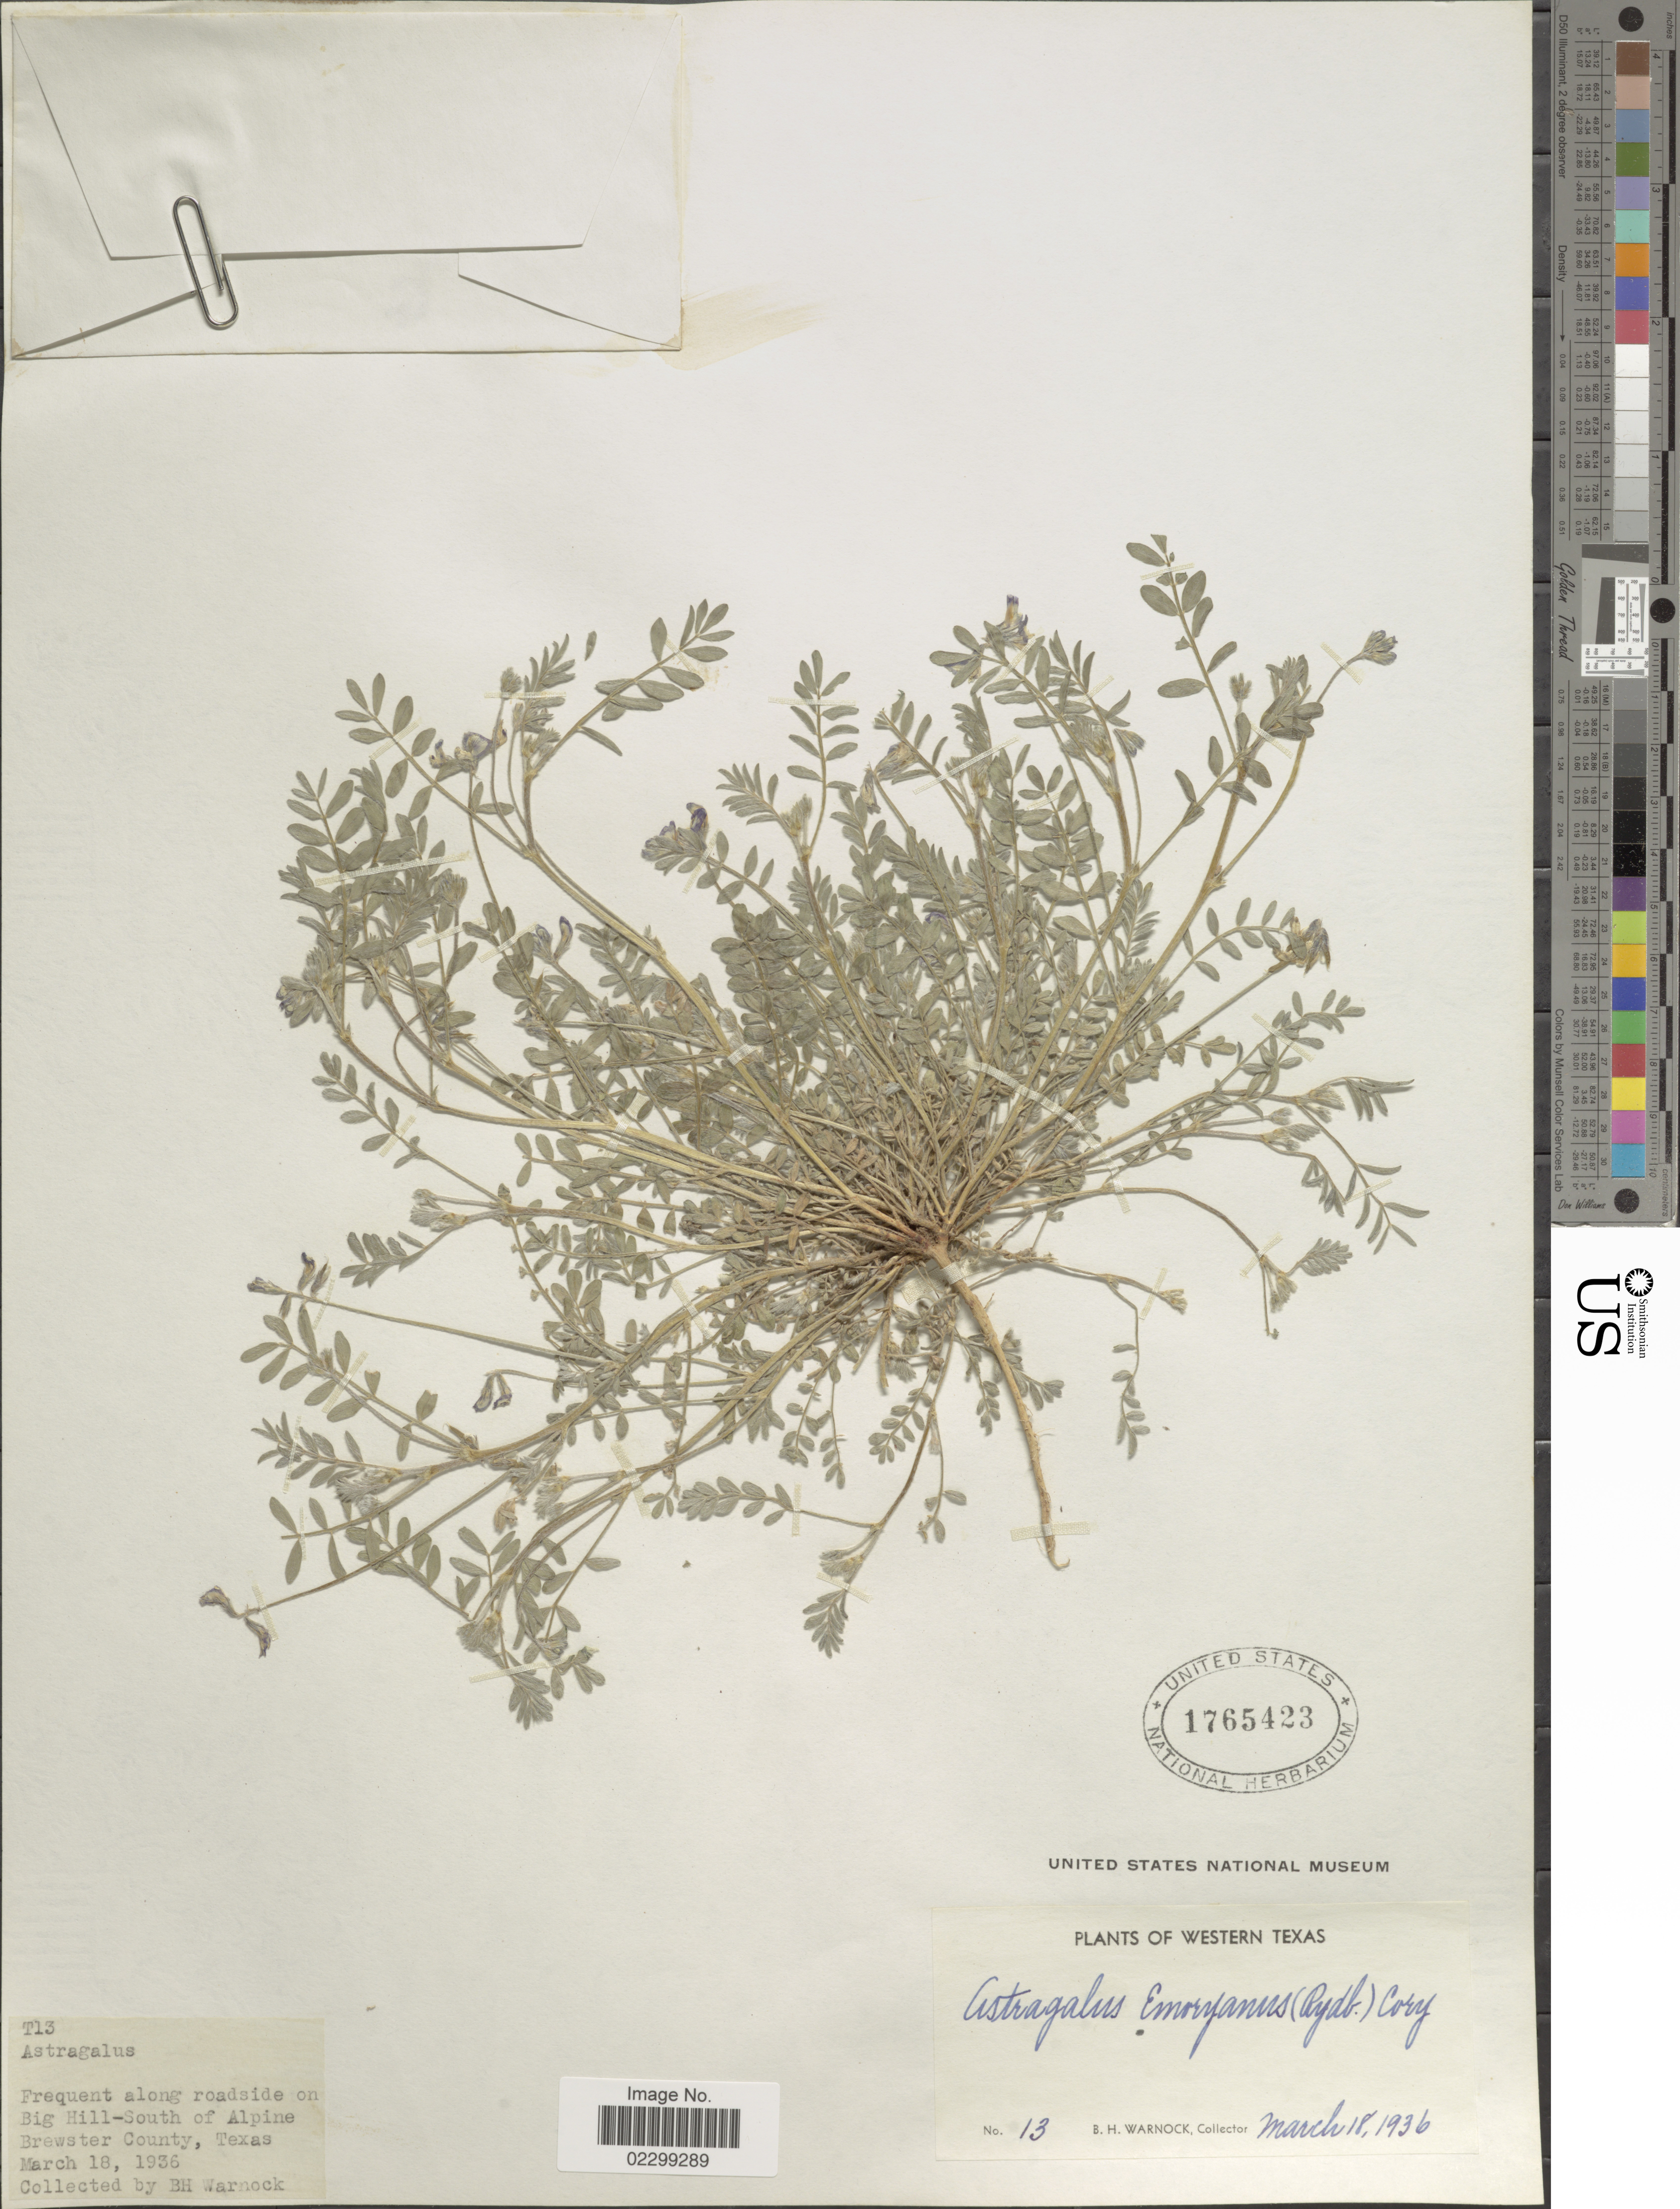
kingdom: Plantae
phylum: Tracheophyta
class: Magnoliopsida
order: Fabales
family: Fabaceae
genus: Astragalus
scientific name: Astragalus austrinus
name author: (Small) O.E. Schulz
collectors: B. H. Warnock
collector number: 13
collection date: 1936-03-18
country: United States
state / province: Texas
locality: Big Hill-South of Alpine, Brewster County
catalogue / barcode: US 1765423